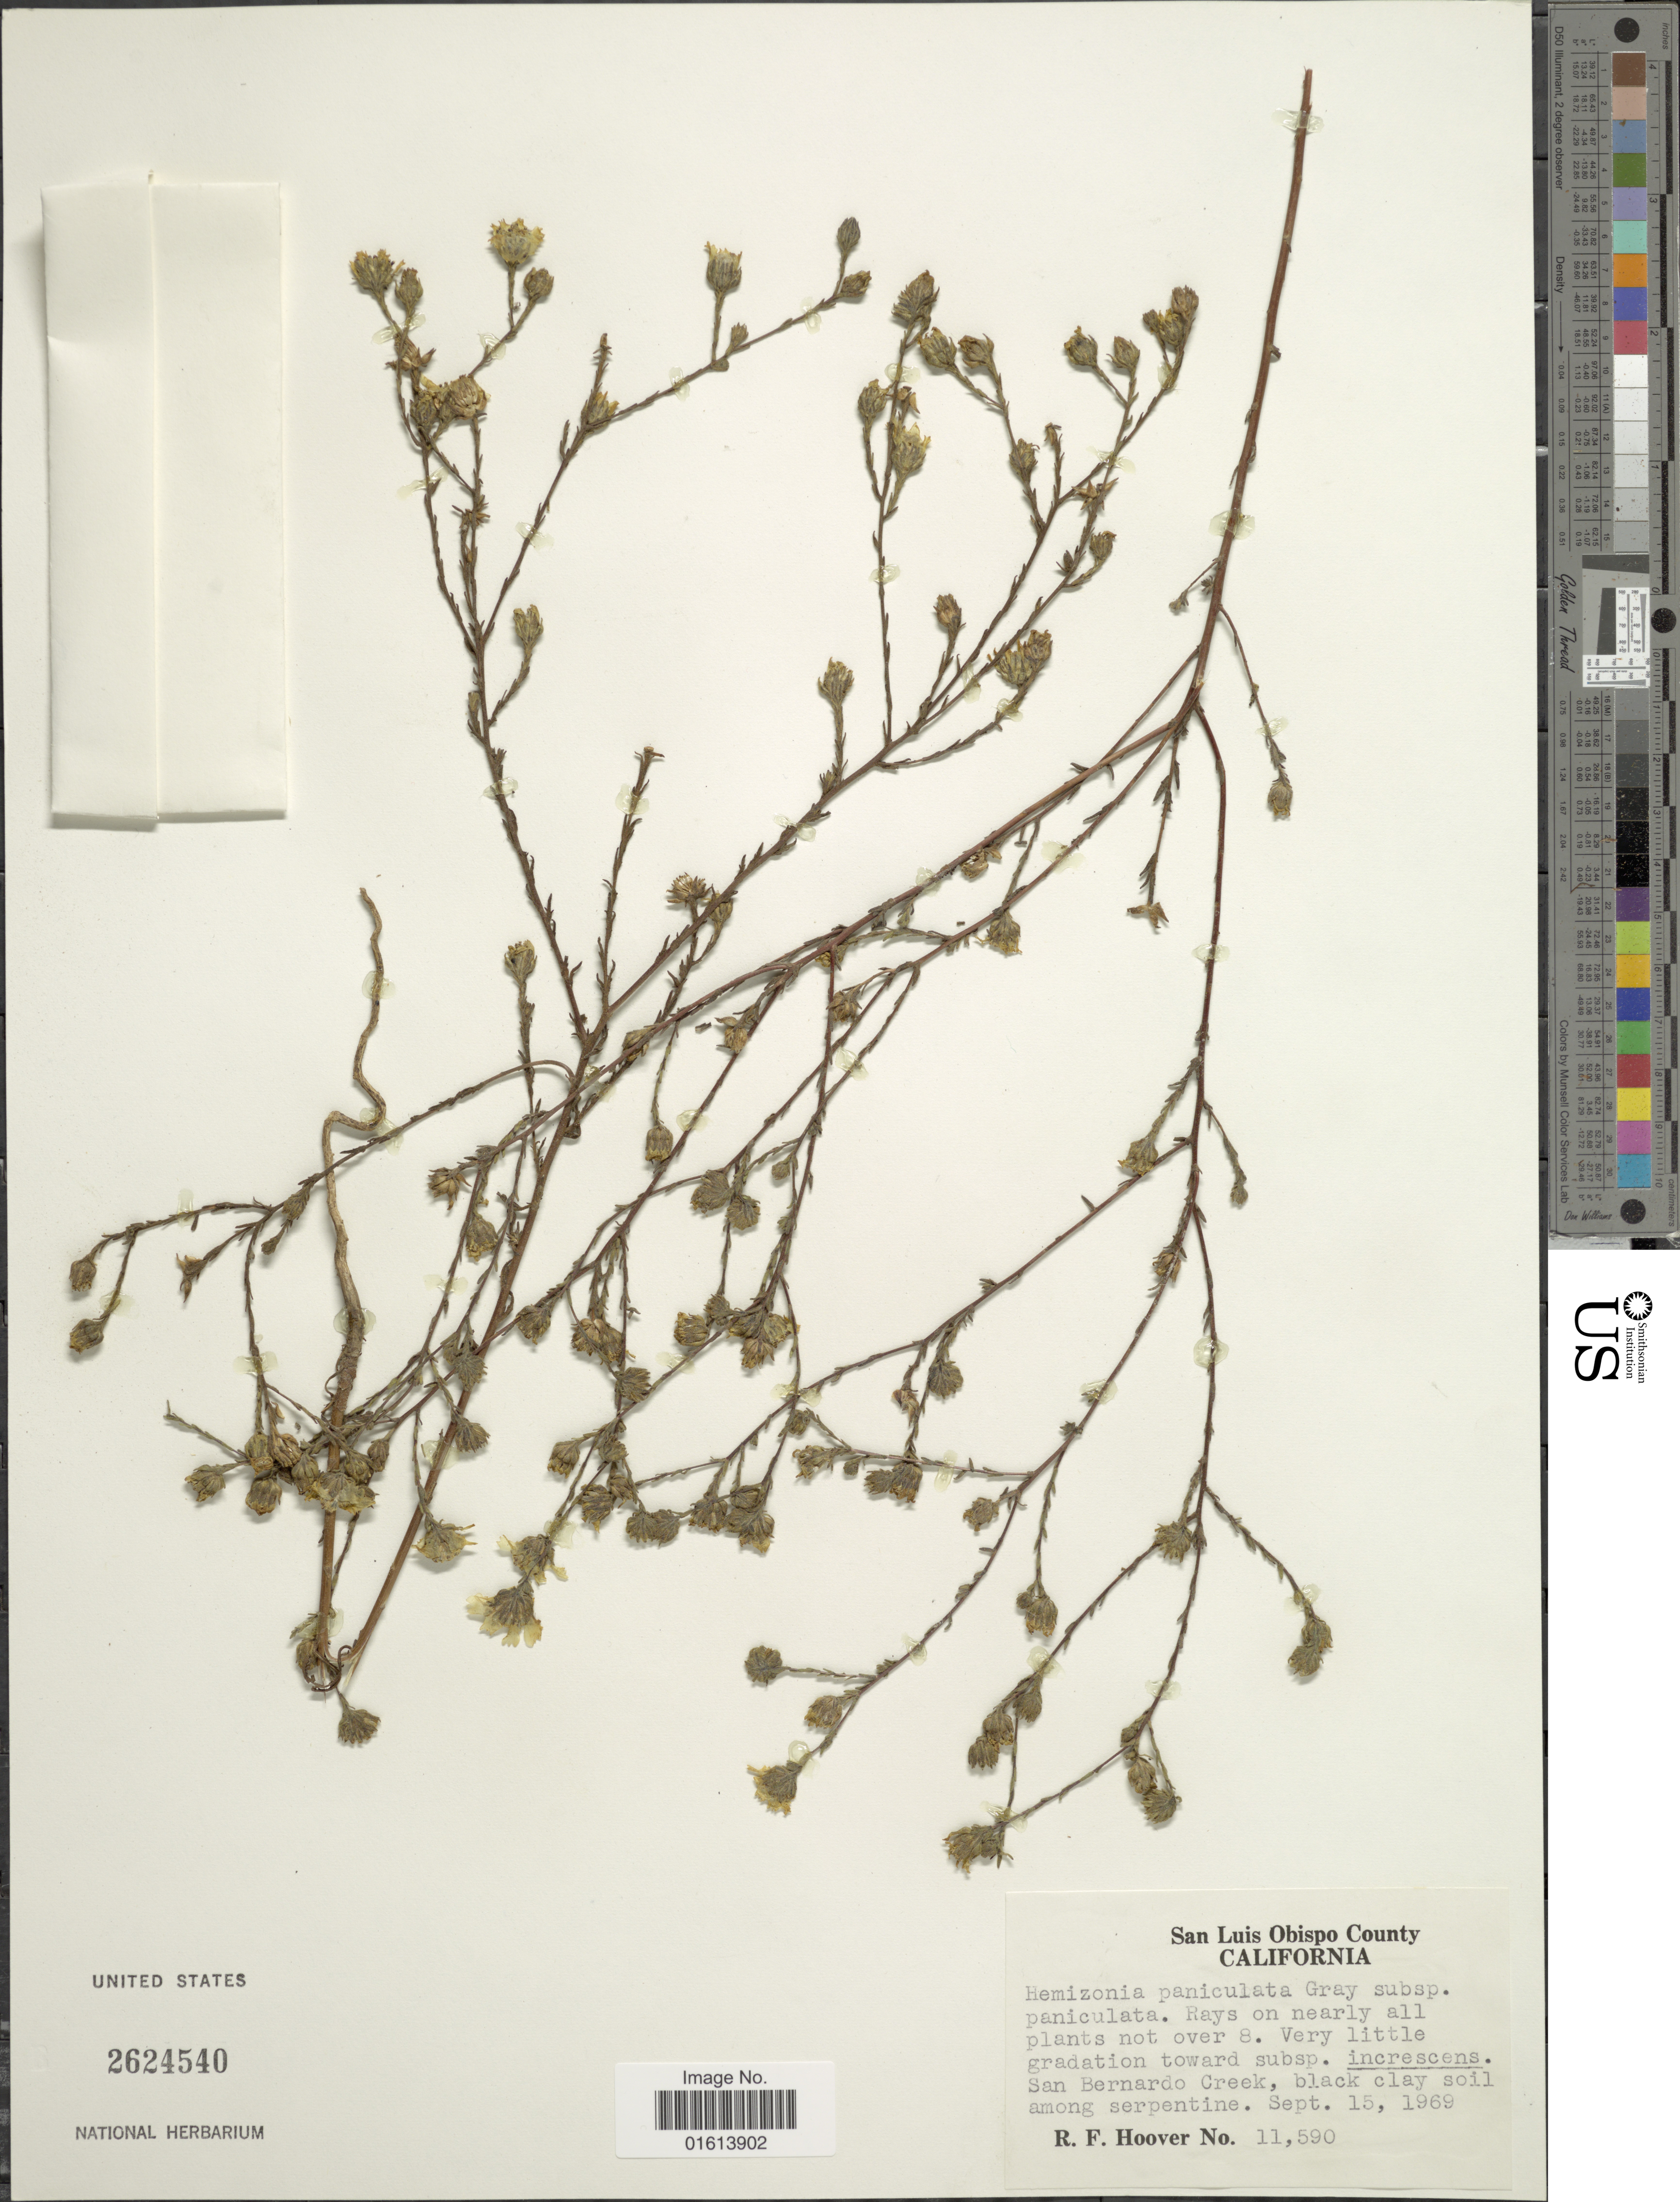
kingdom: Plantae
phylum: Tracheophyta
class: Magnoliopsida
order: Asterales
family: Asteraceae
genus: Deinandra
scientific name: Deinandra paniculata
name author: (A. Gray) Davidson & Moxley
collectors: R. F. Hoover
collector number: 11590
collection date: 1969-09-15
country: United States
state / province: California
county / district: San Luis obispo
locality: San Luis obispo County. California. San Bernardo Creek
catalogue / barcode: US 2624540